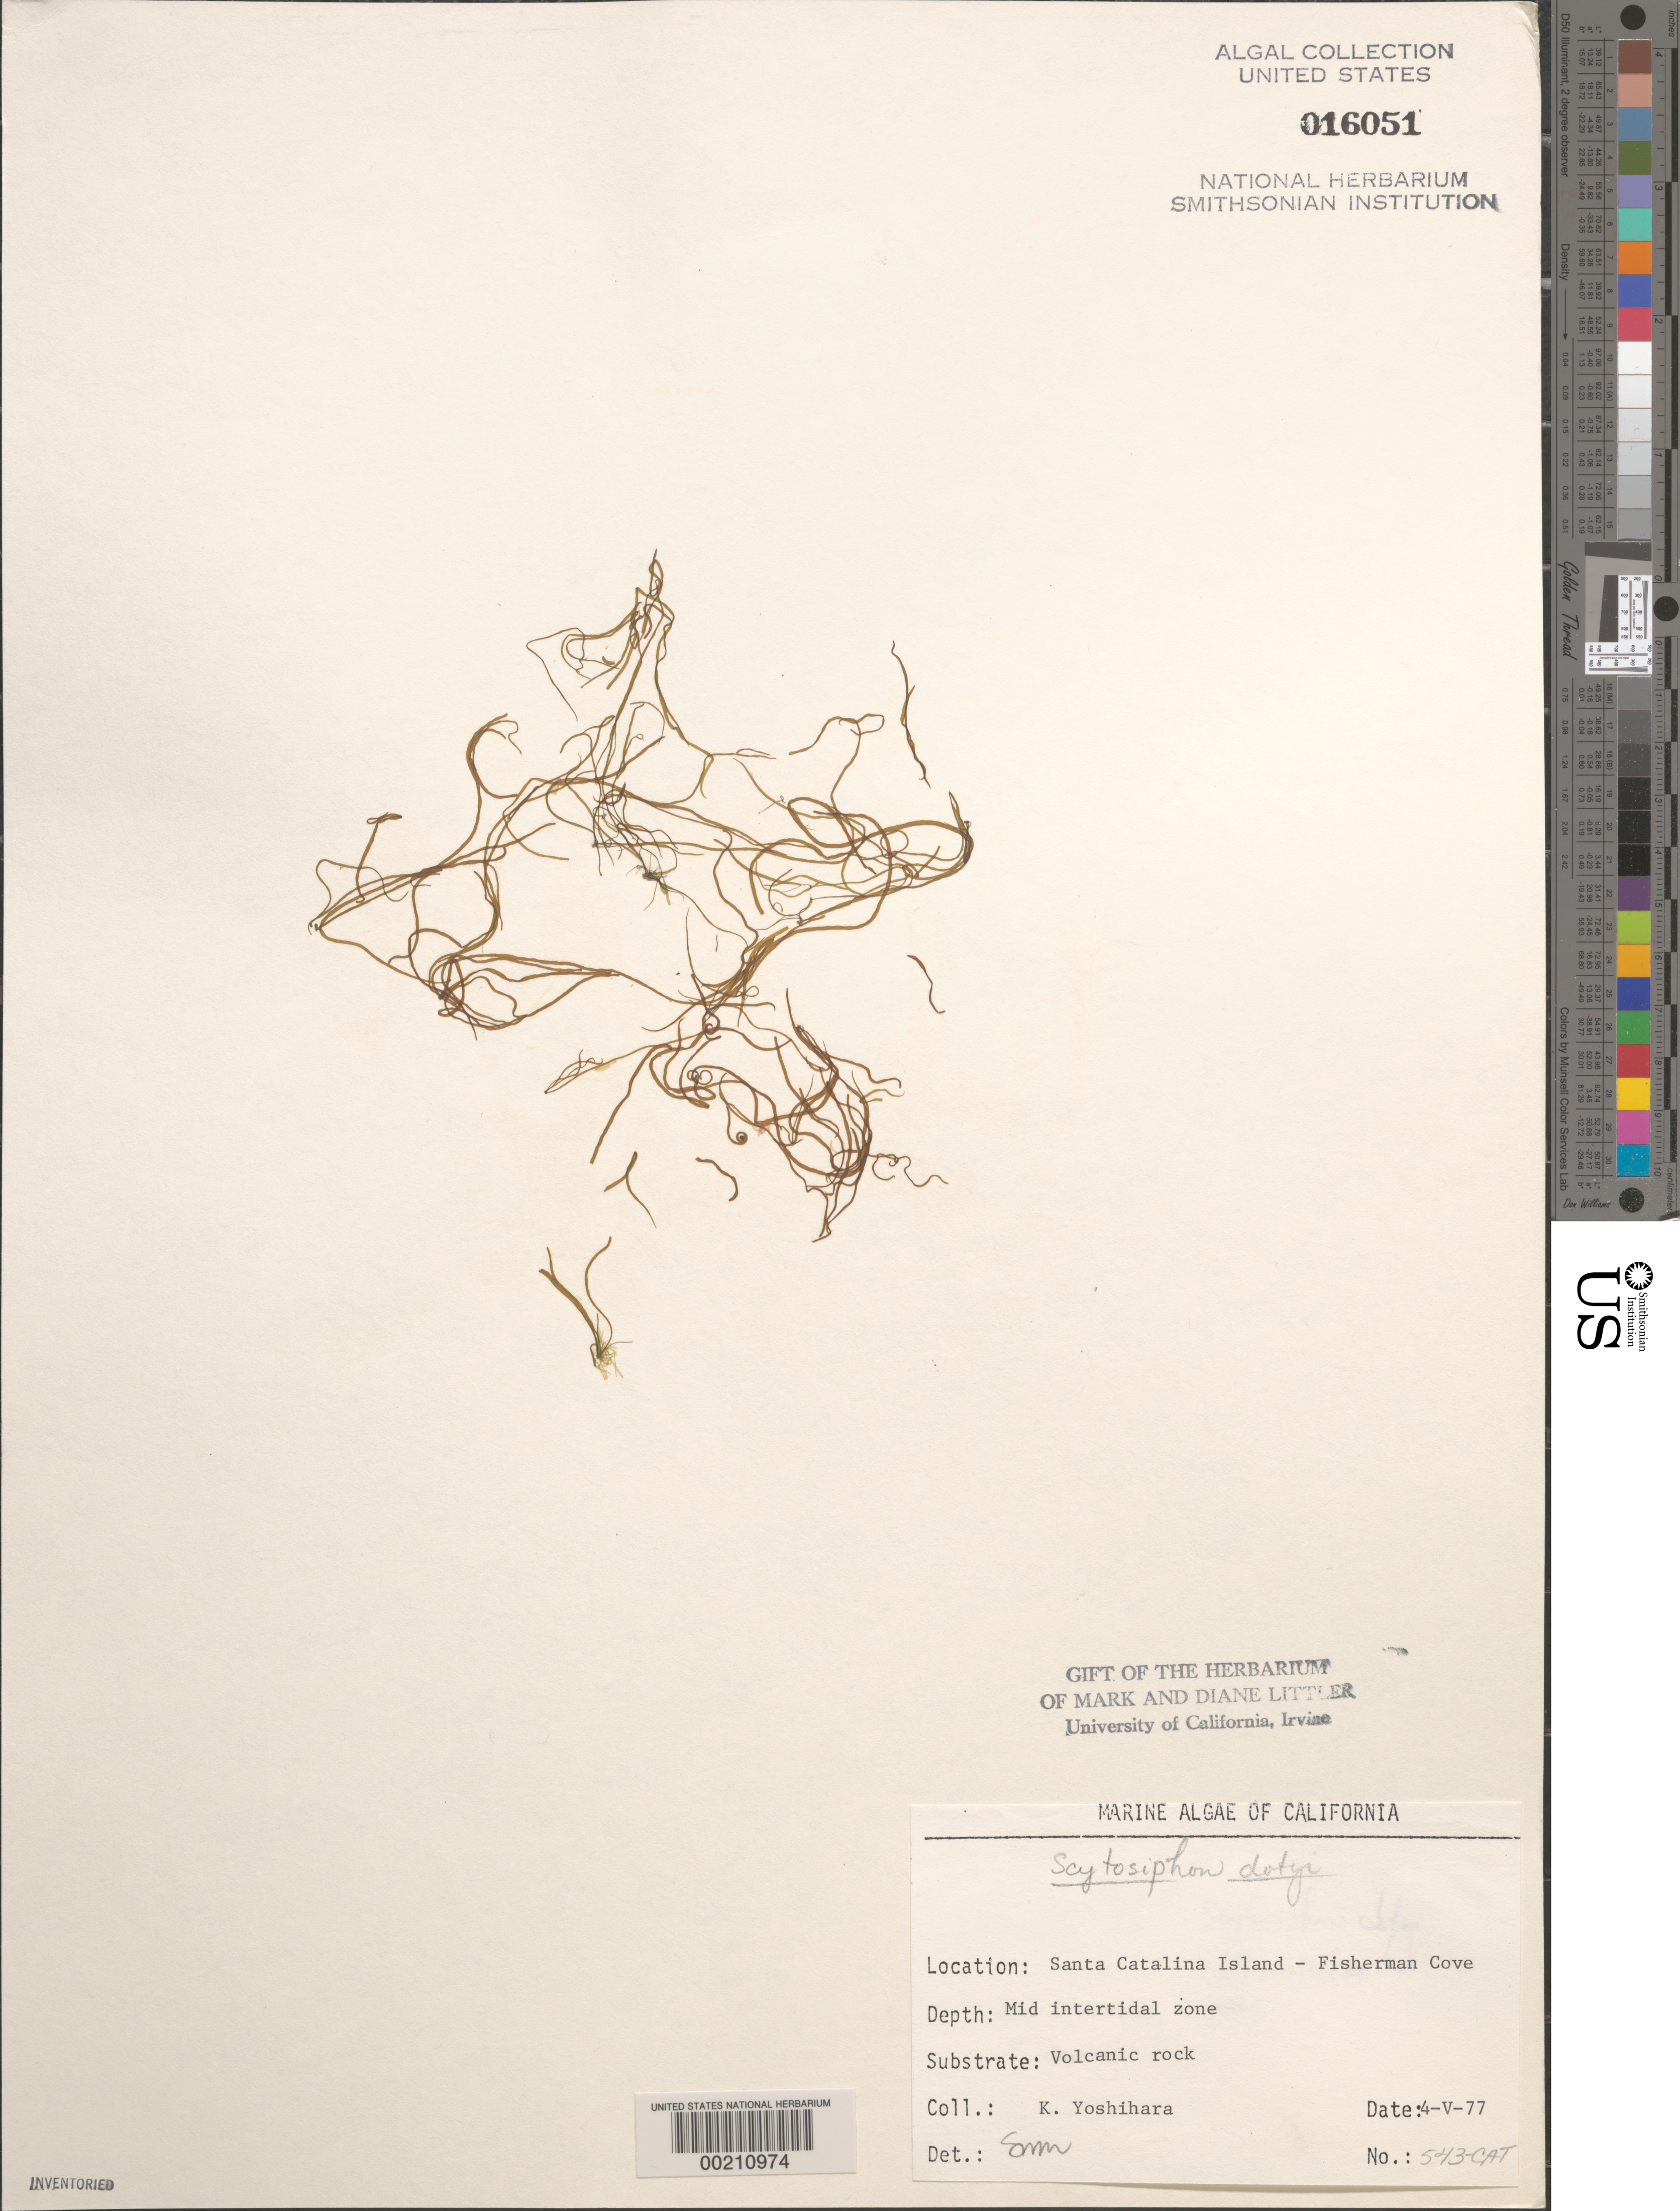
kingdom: Chromista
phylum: Ochrophyta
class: Phaeophyceae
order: Scytosiphonales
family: Scytosiphonaceae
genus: Scytosiphon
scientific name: Scytosiphon dotyi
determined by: Murray, S. N.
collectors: K. Yoshihara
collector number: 543-cat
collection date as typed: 04 May 1977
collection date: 1977-05-04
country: United States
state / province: California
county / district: Los Angeles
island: Santa Catalina Island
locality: Fishermen Cove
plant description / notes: BLM-SOCALBIGHT Rocky Intertidal Survey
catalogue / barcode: US 16051